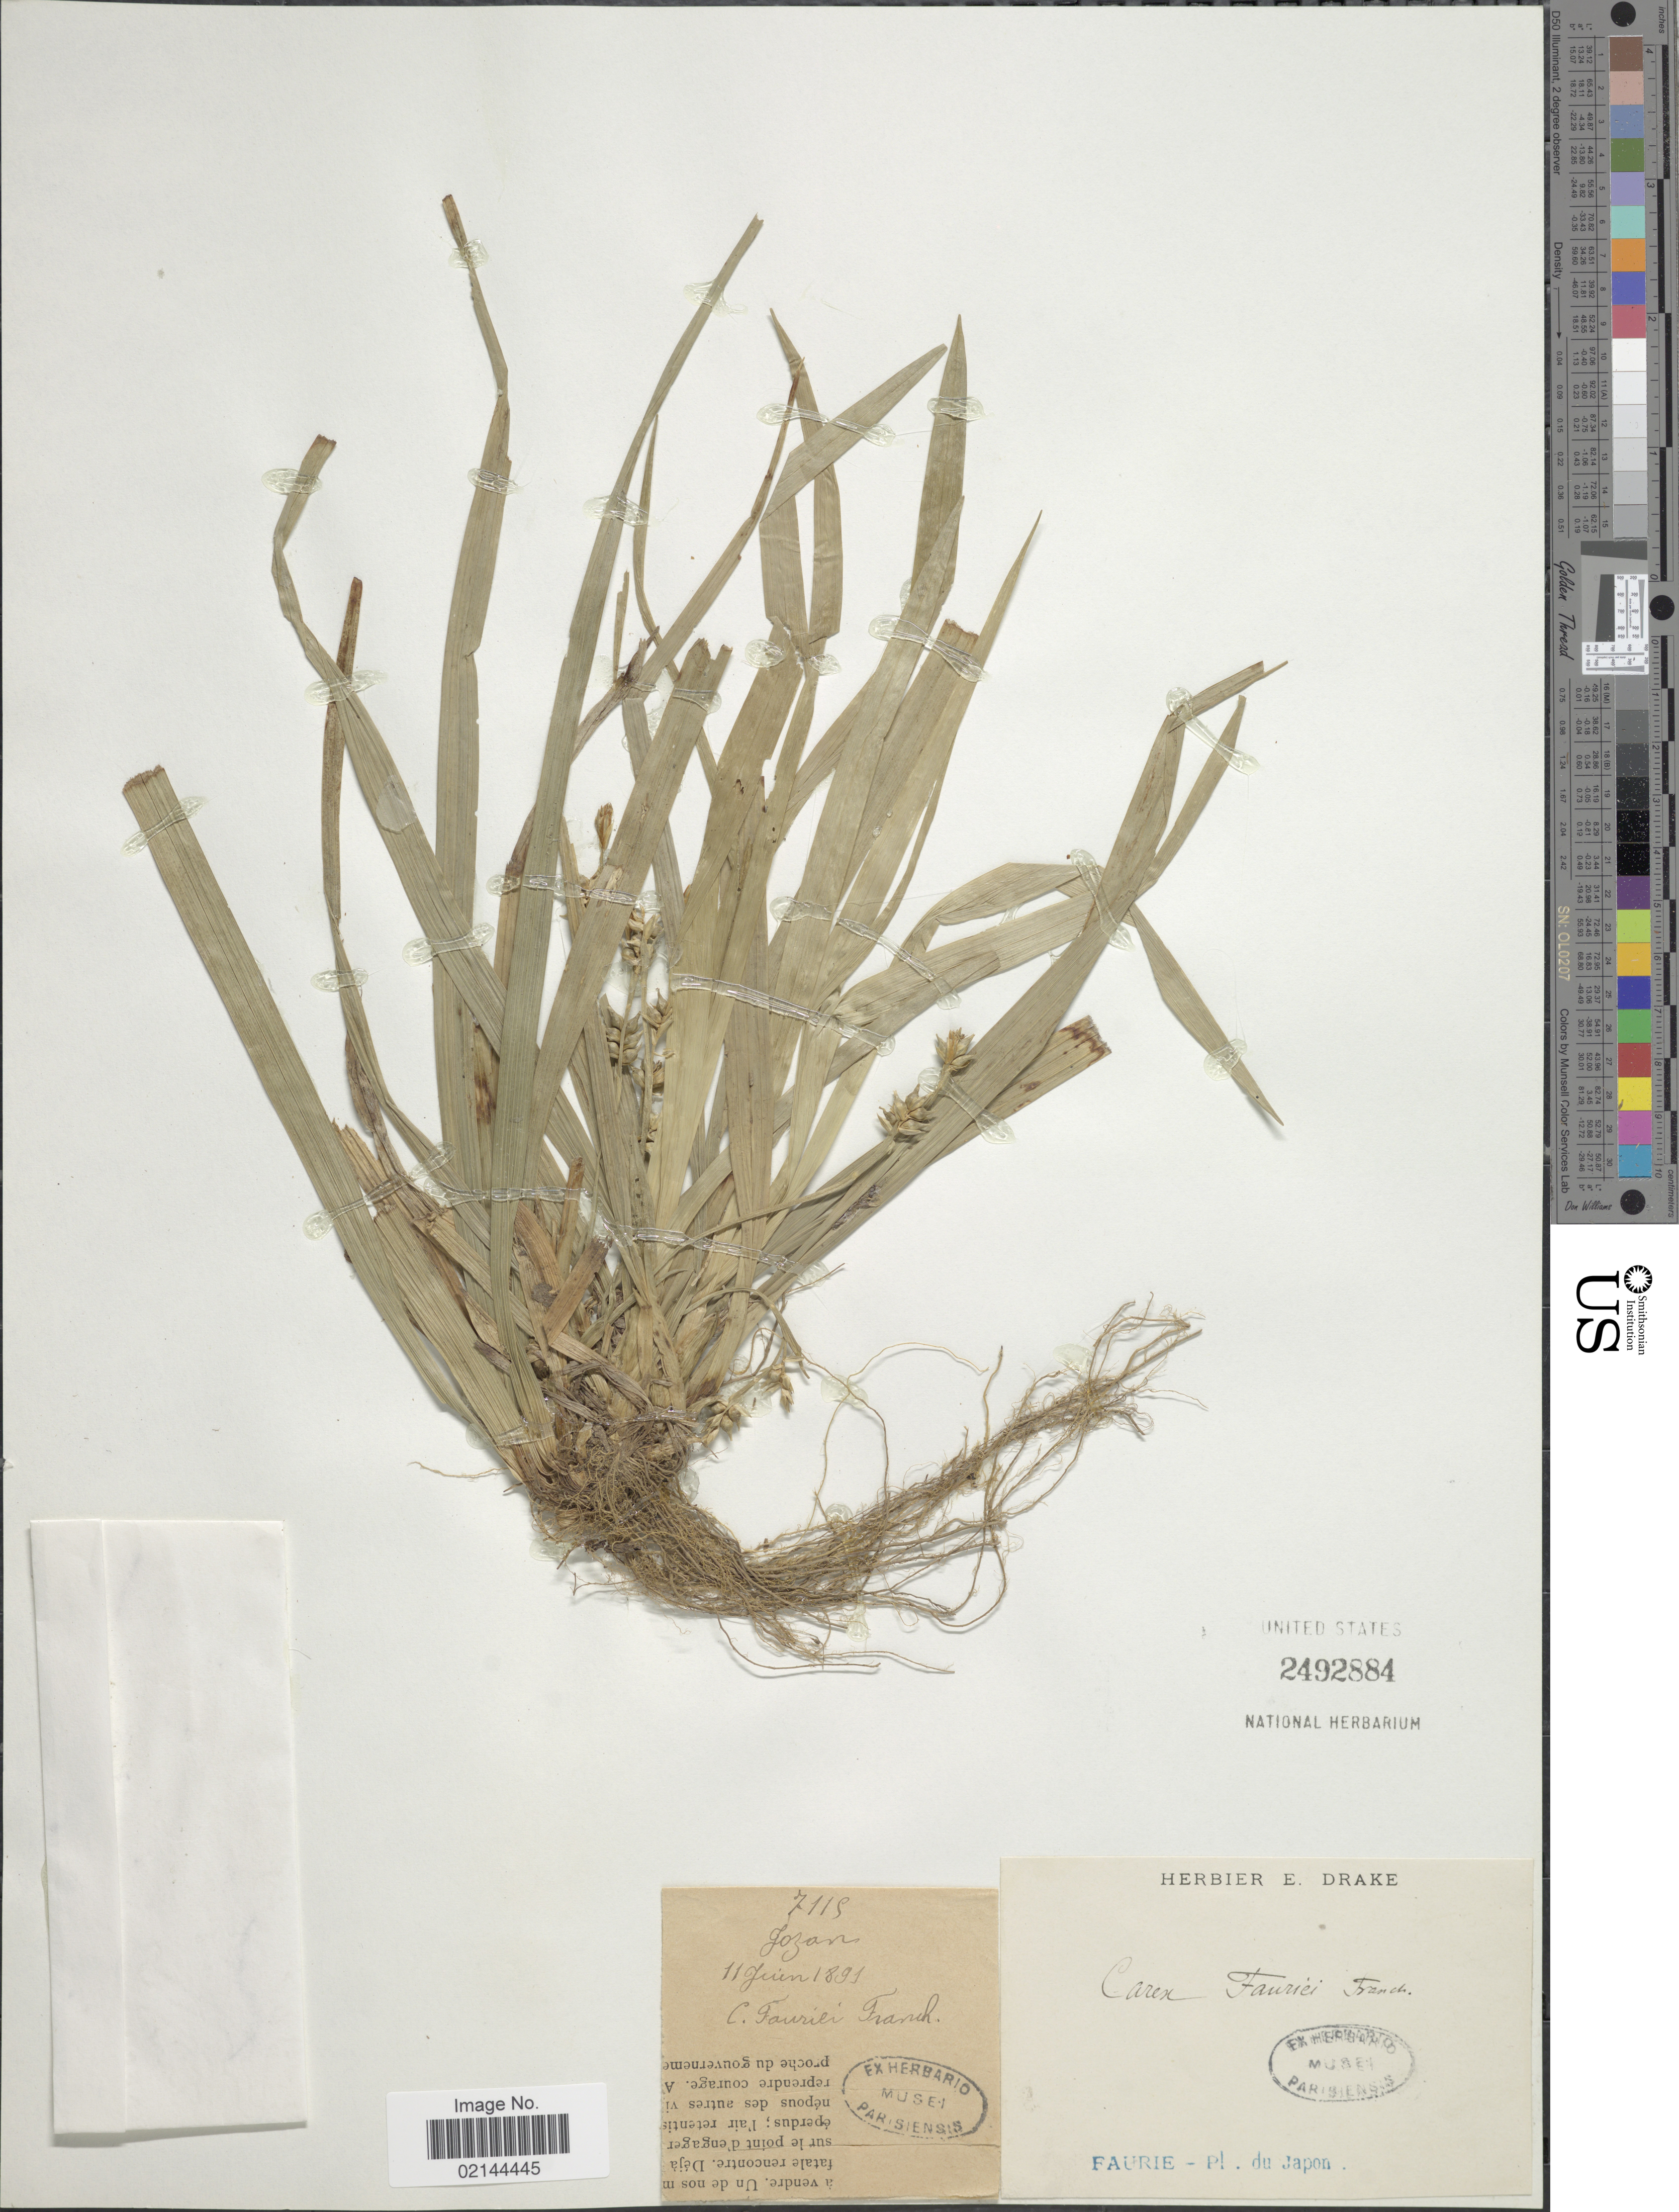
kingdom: Plantae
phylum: Tracheophyta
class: Liliopsida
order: Poales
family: Cyperaceae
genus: Carex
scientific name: Carex fauriei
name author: Franch.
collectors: -. Faurie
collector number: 7115*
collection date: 1891-06-11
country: Japan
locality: Japon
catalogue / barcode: US 2492884